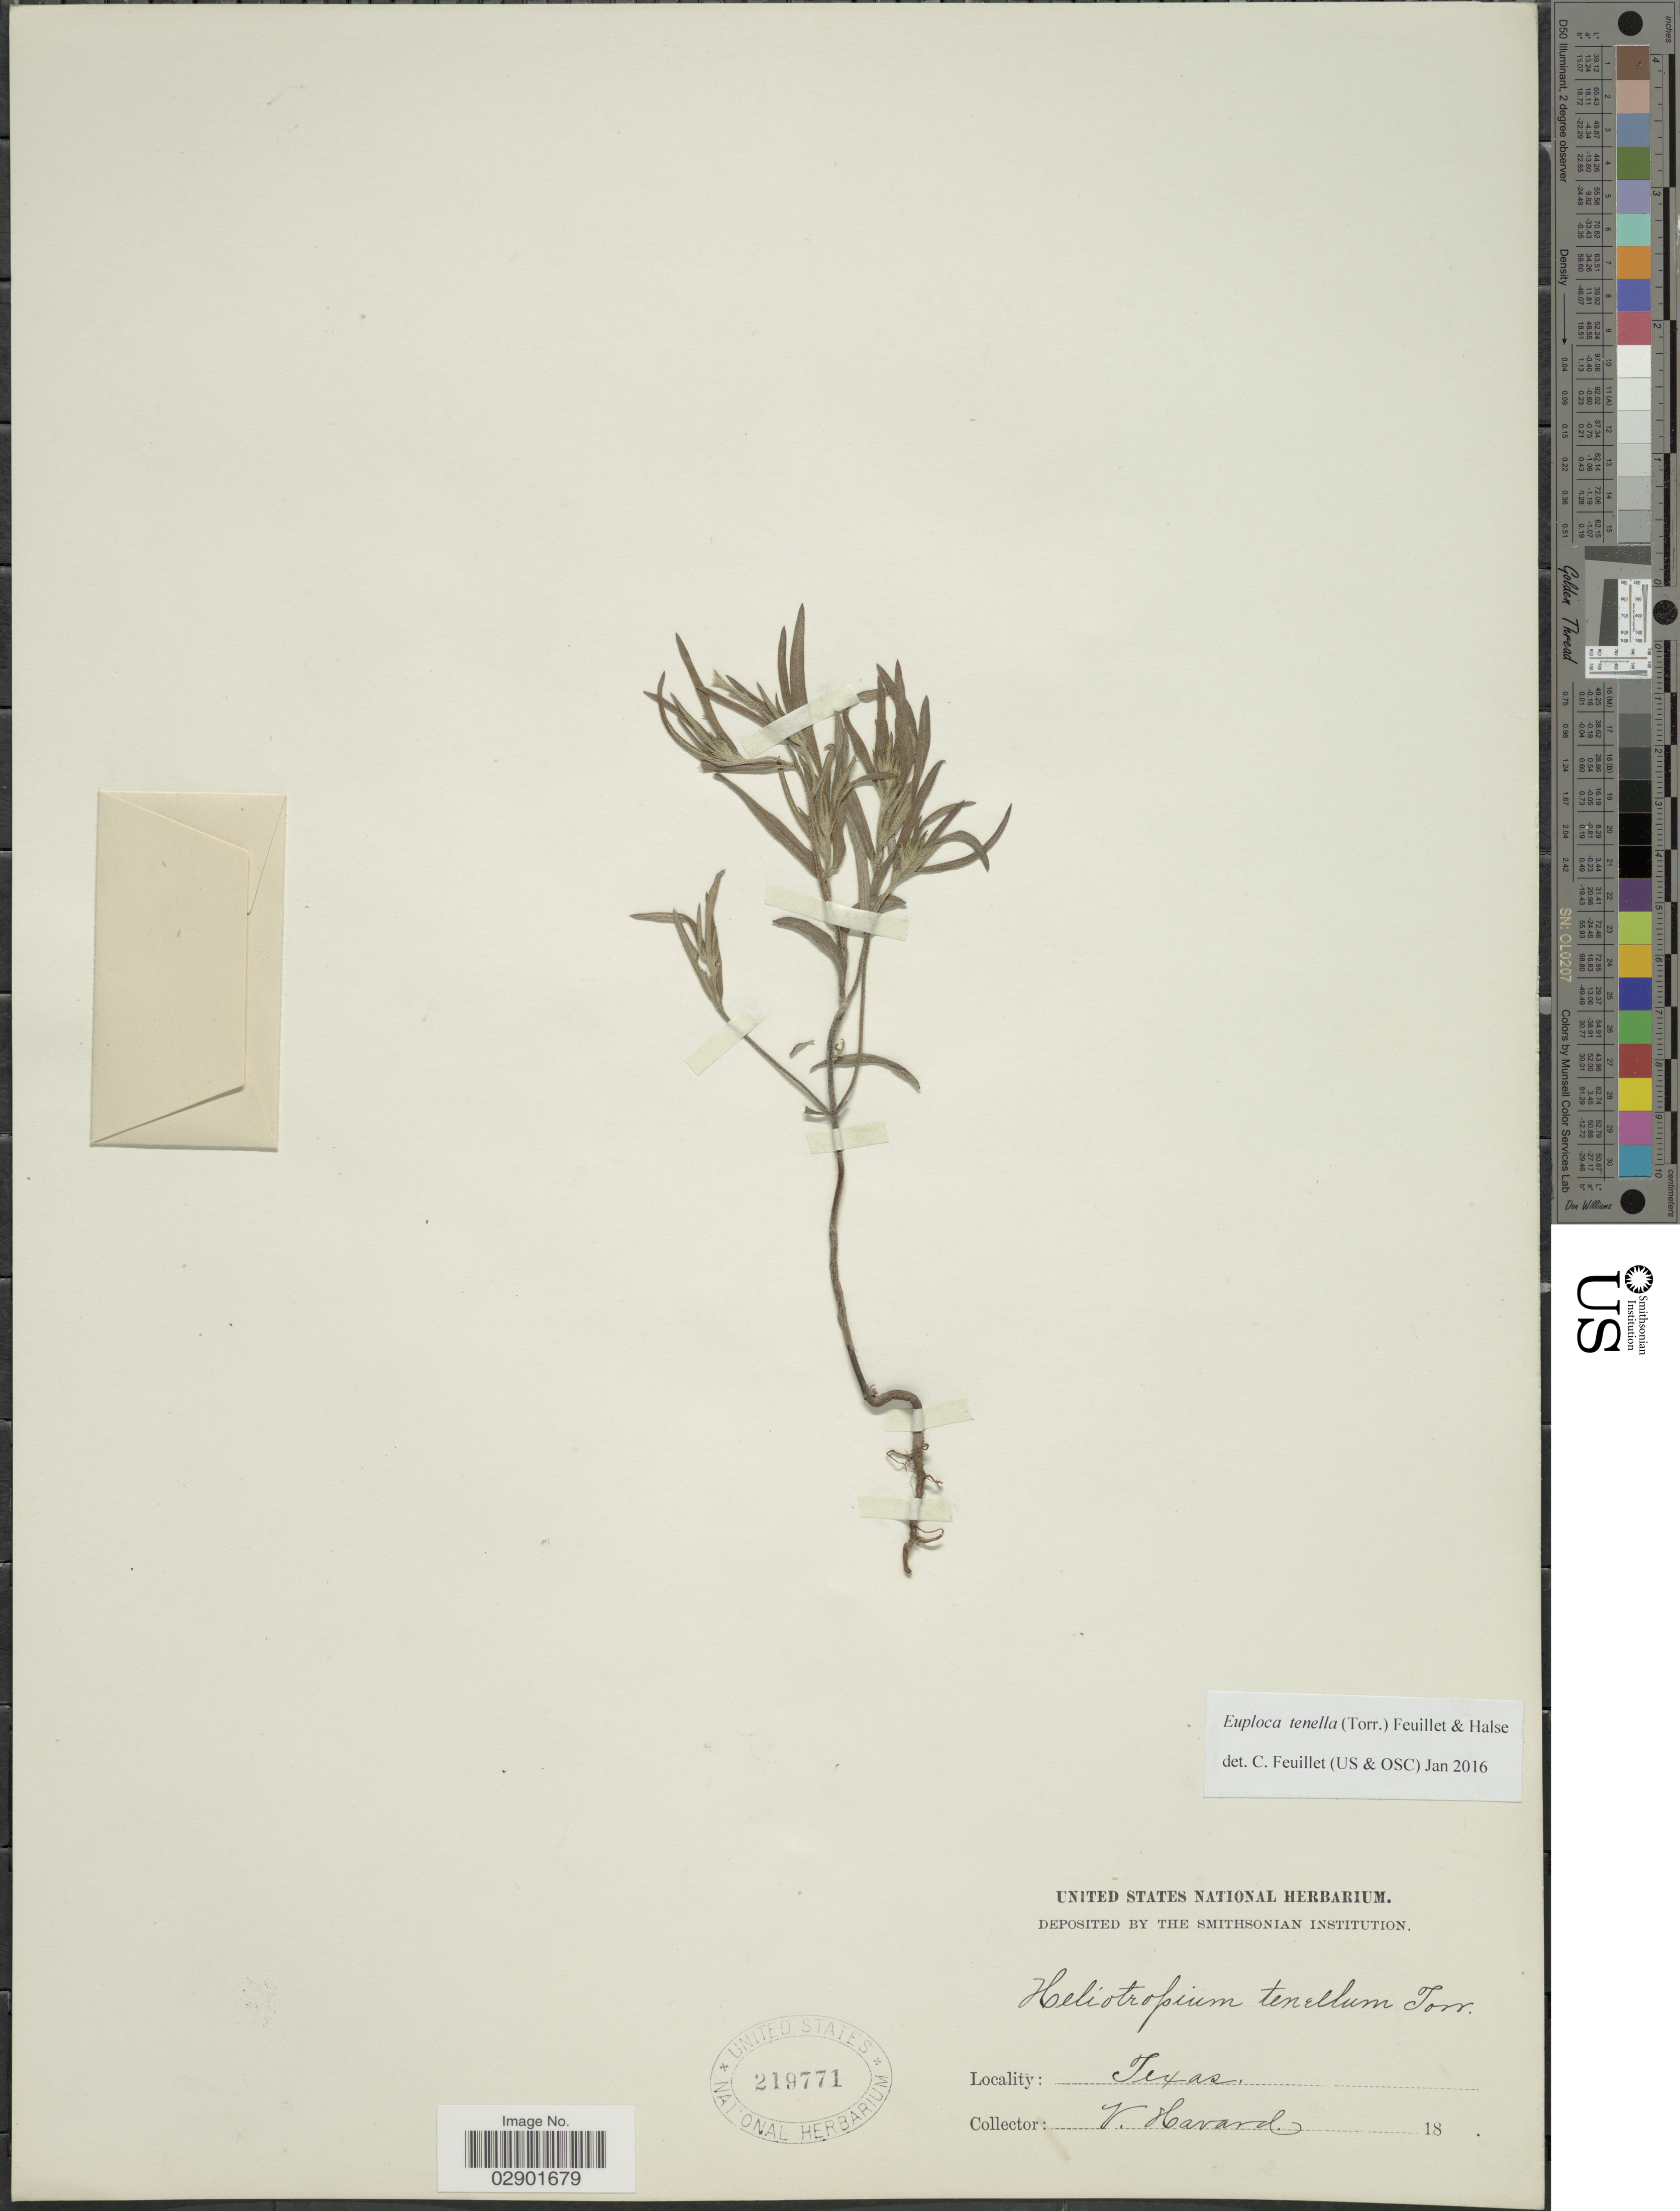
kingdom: Plantae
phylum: Tracheophyta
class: Magnoliopsida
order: Boraginales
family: Heliotropiaceae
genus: Euploca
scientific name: Euploca tenella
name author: (Torr.) Feuillet & Halse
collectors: V. Havard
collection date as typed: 18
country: United States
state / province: Texas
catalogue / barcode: US 219771